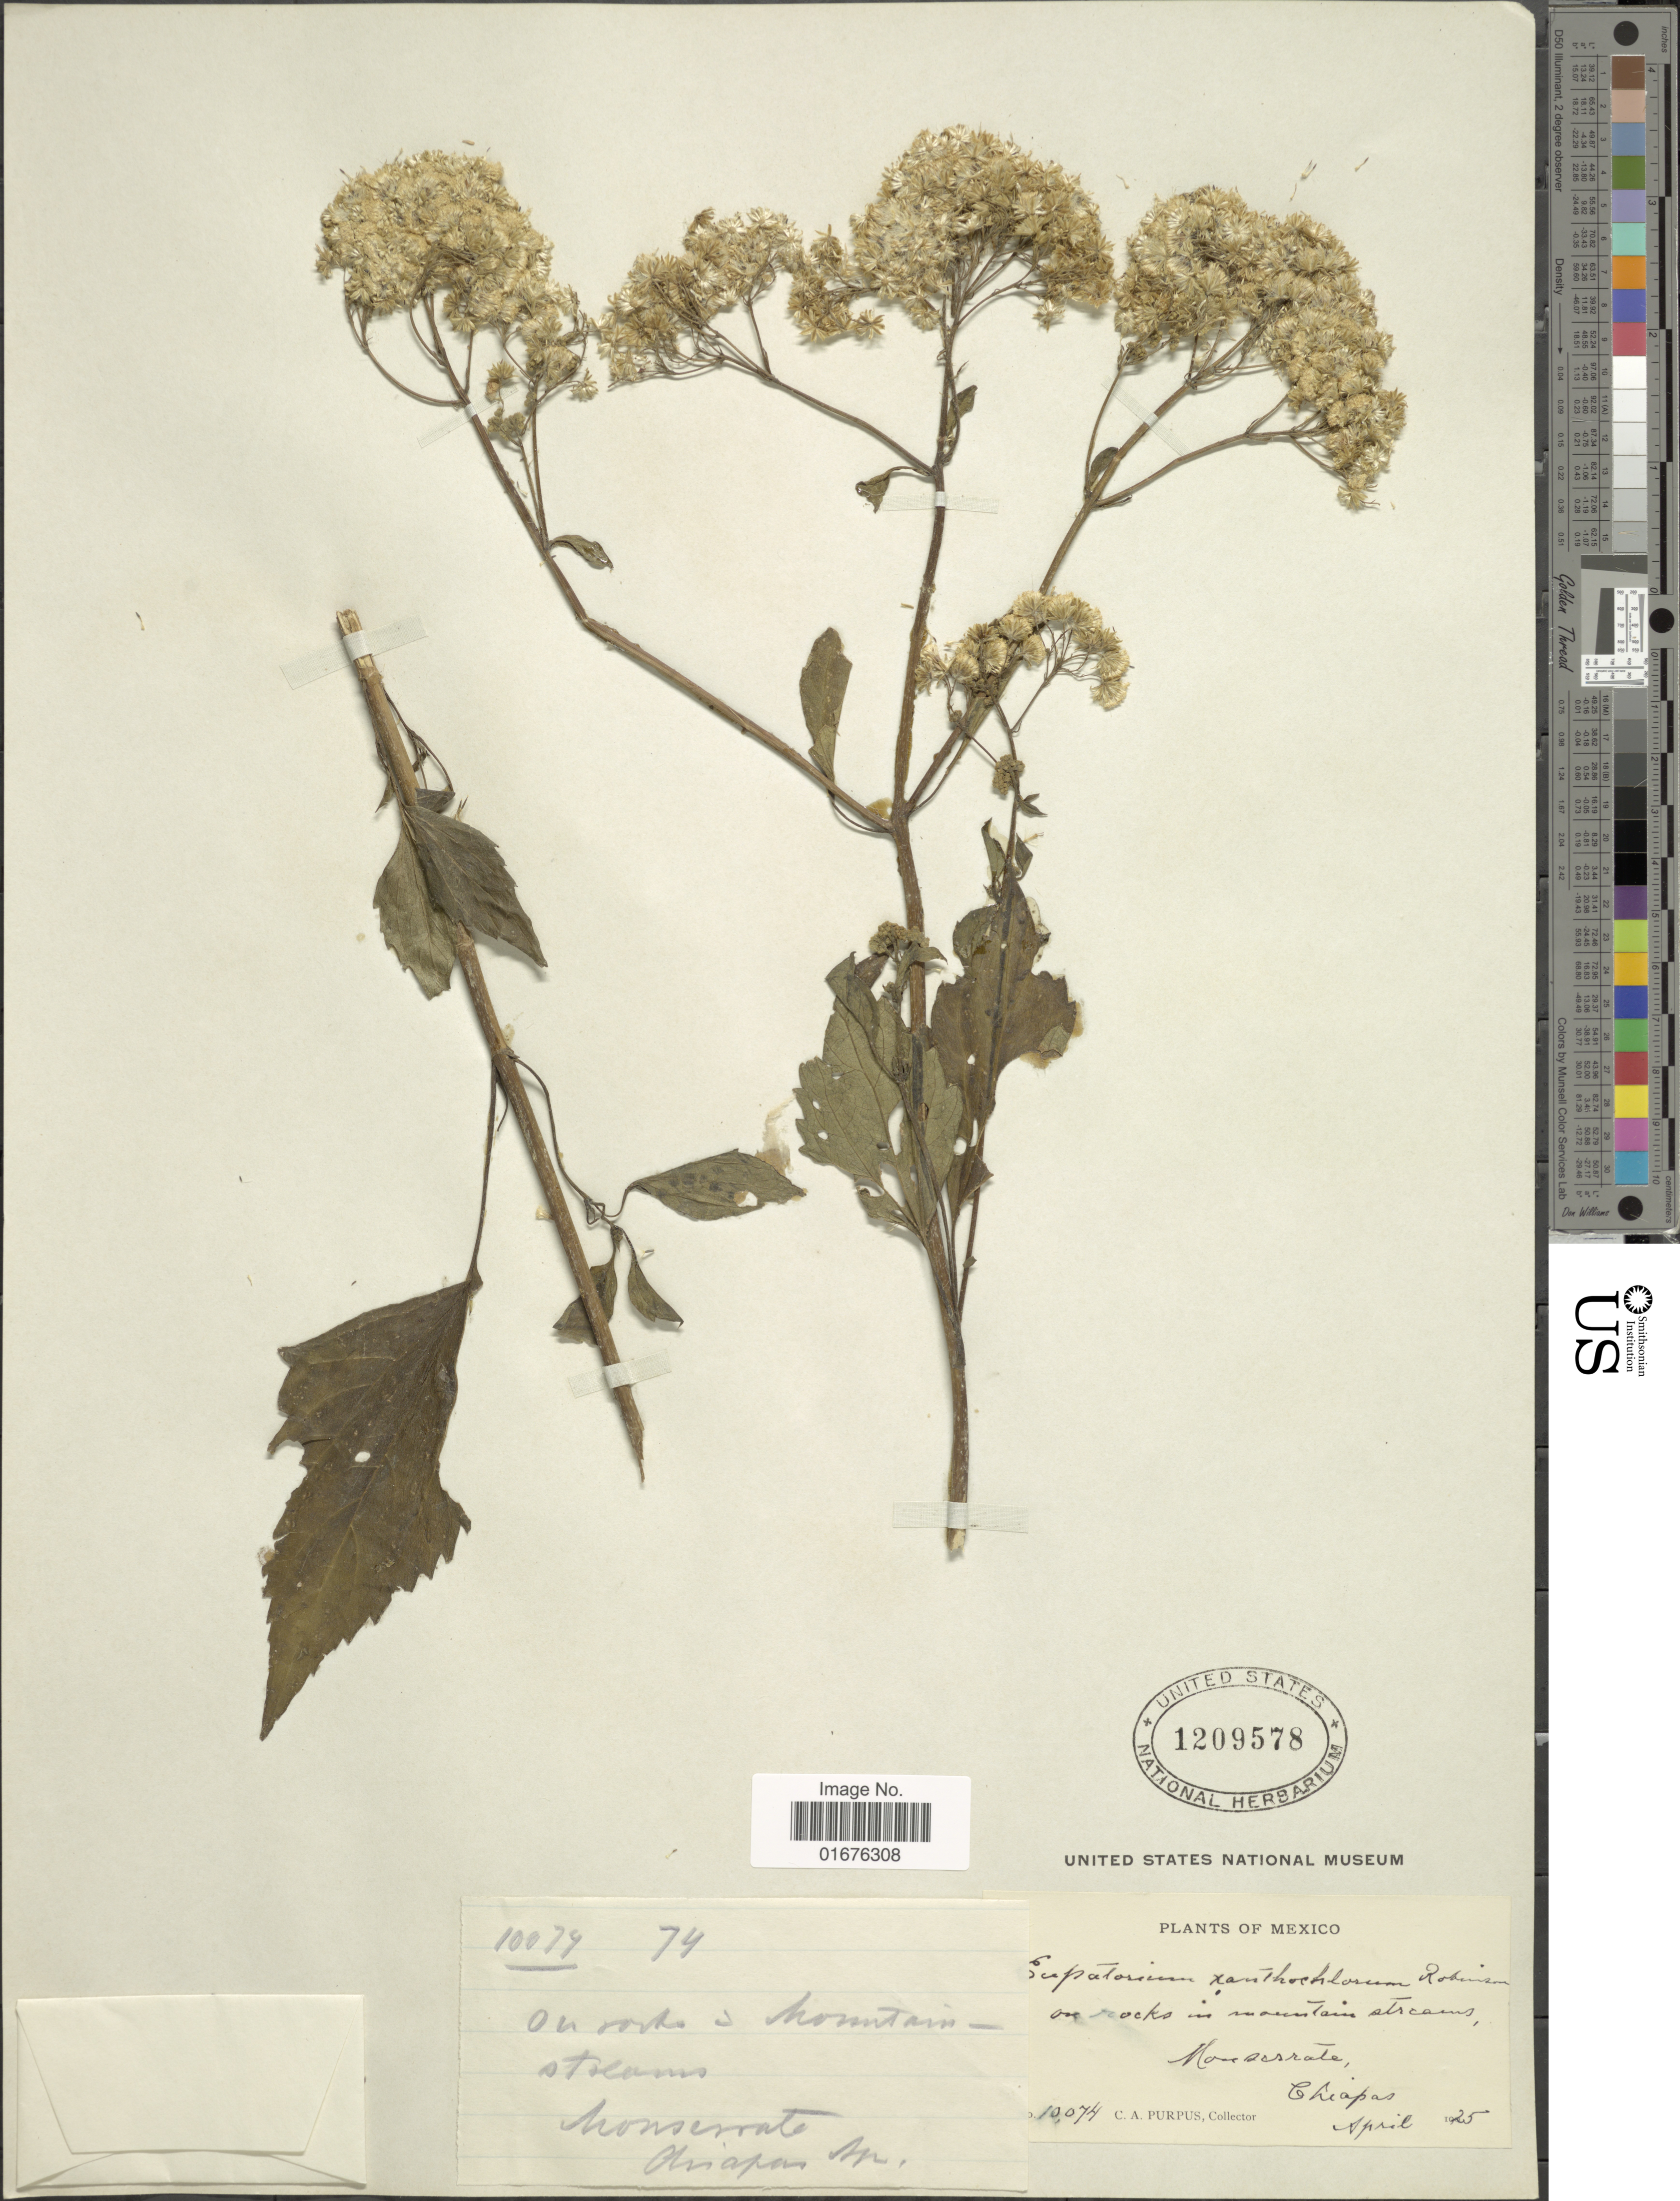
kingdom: Plantae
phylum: Tracheophyta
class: Magnoliopsida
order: Asterales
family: Asteraceae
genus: Ageratina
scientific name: Ageratina malacolepis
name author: (B.L. Rob.) R.M. King & H. Rob.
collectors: C. A. Purpus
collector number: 10074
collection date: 1925-04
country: Mexico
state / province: Chiapas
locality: On rocks in mountains streams, Monserrate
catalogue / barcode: US 1209578